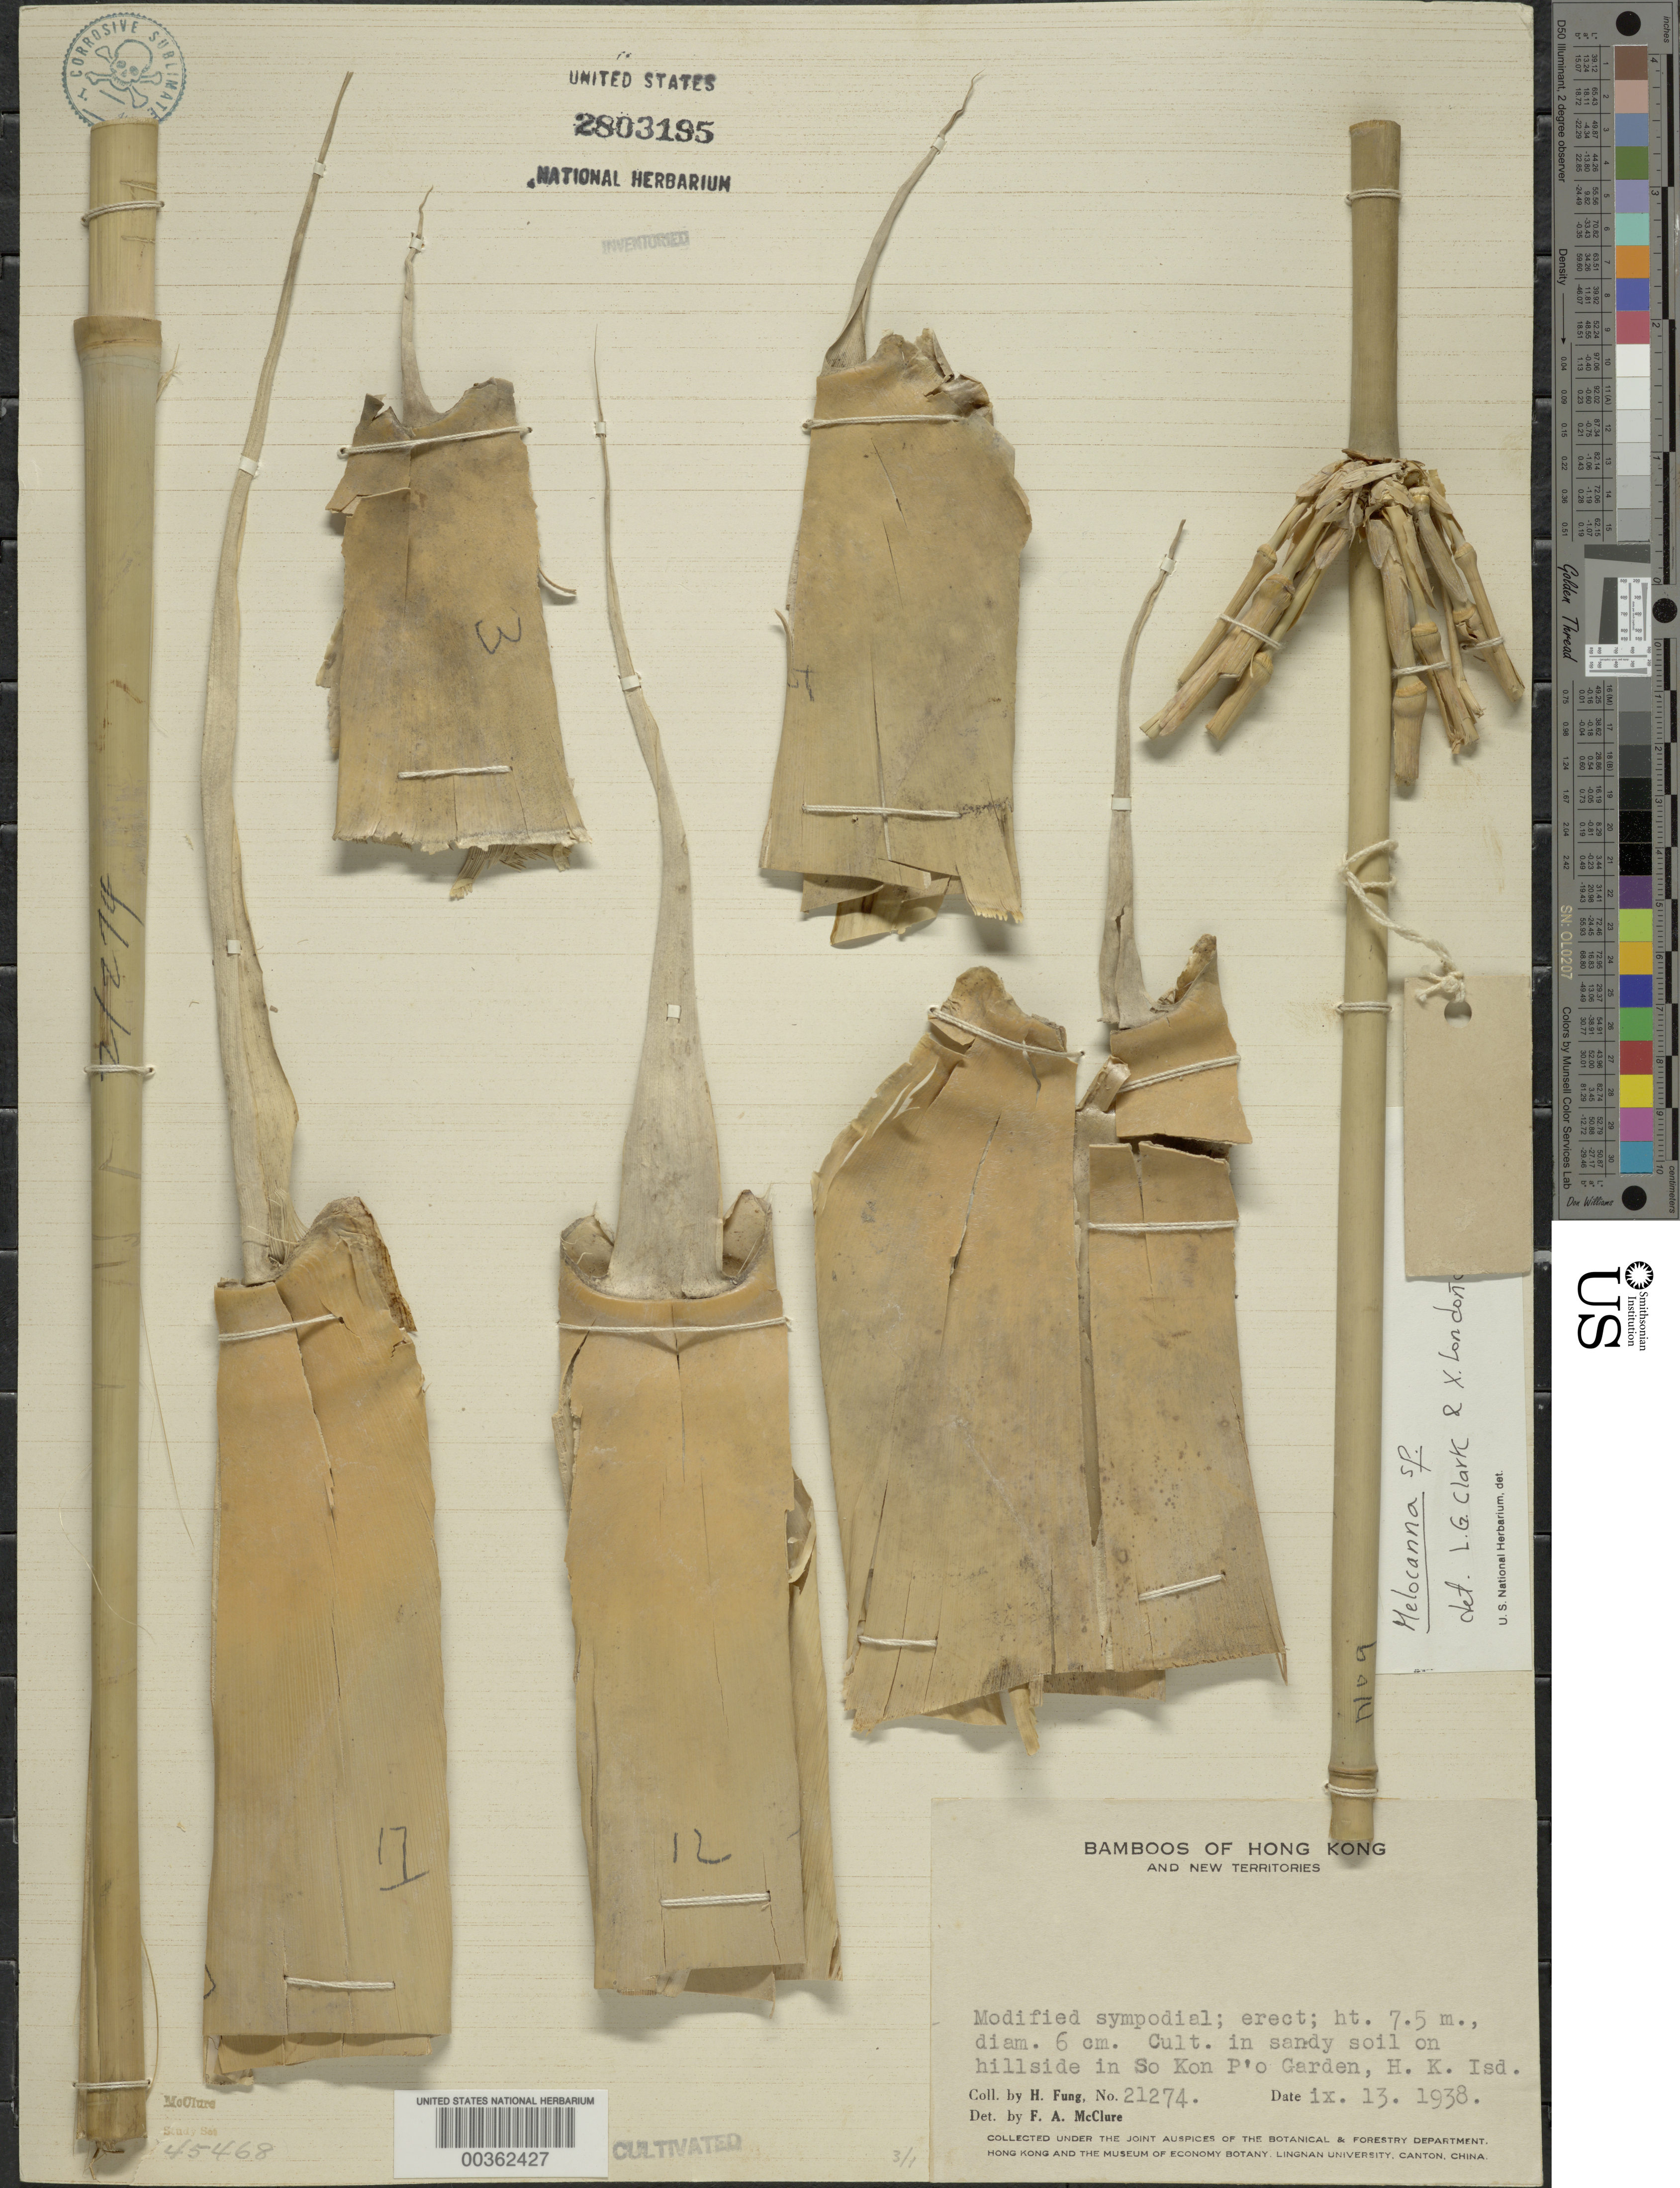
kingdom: Plantae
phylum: Tracheophyta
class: Liliopsida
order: Poales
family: Poaceae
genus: Melocanna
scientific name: Melocanna sp.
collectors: H. L. Fung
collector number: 21274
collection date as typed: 13 Sep 1938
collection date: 1938-09-13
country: China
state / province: Hong Kong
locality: So kon p'o garden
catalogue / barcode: US 2803195